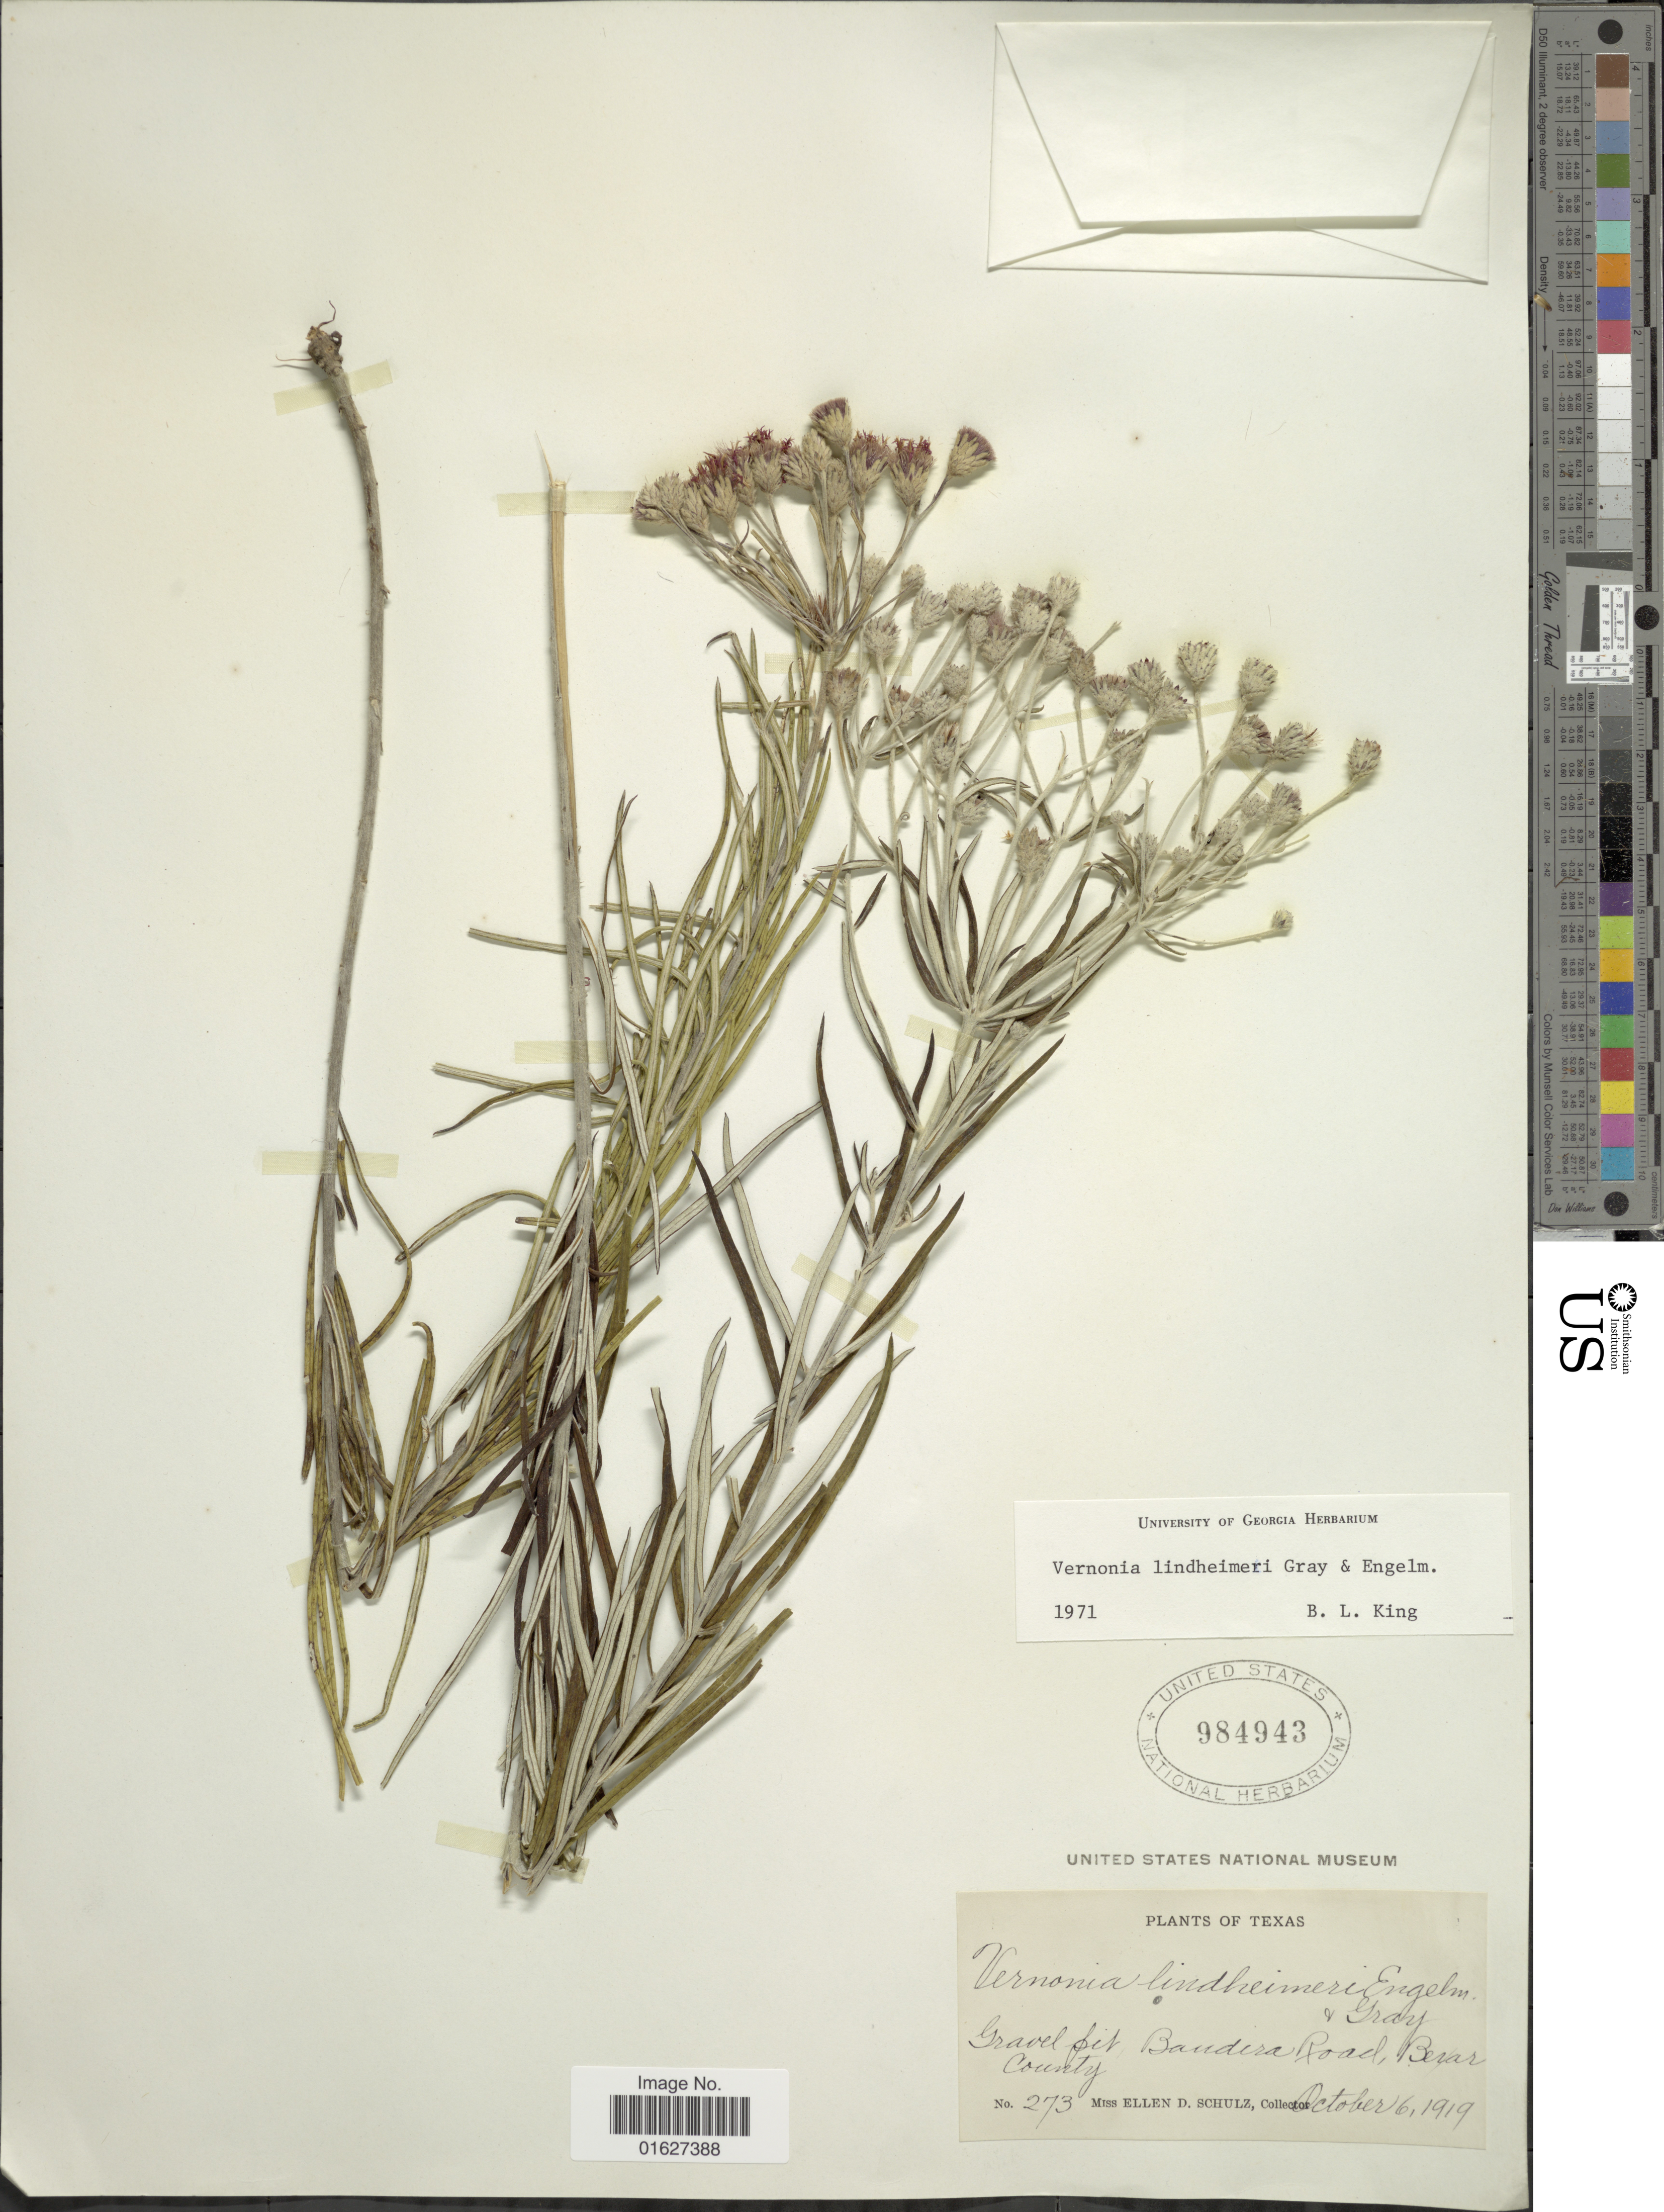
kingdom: Plantae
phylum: Tracheophyta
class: Magnoliopsida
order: Asterales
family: Asteraceae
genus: Vernonia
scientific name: Vernonia lindheimeri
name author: A. Gray & Engelm. in A. Gray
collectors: E. D. Schulz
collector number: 273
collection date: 1919-10-06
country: United States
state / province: Texas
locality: Texas. Gravel pit. Bandira Road, Bexar County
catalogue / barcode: US 984943